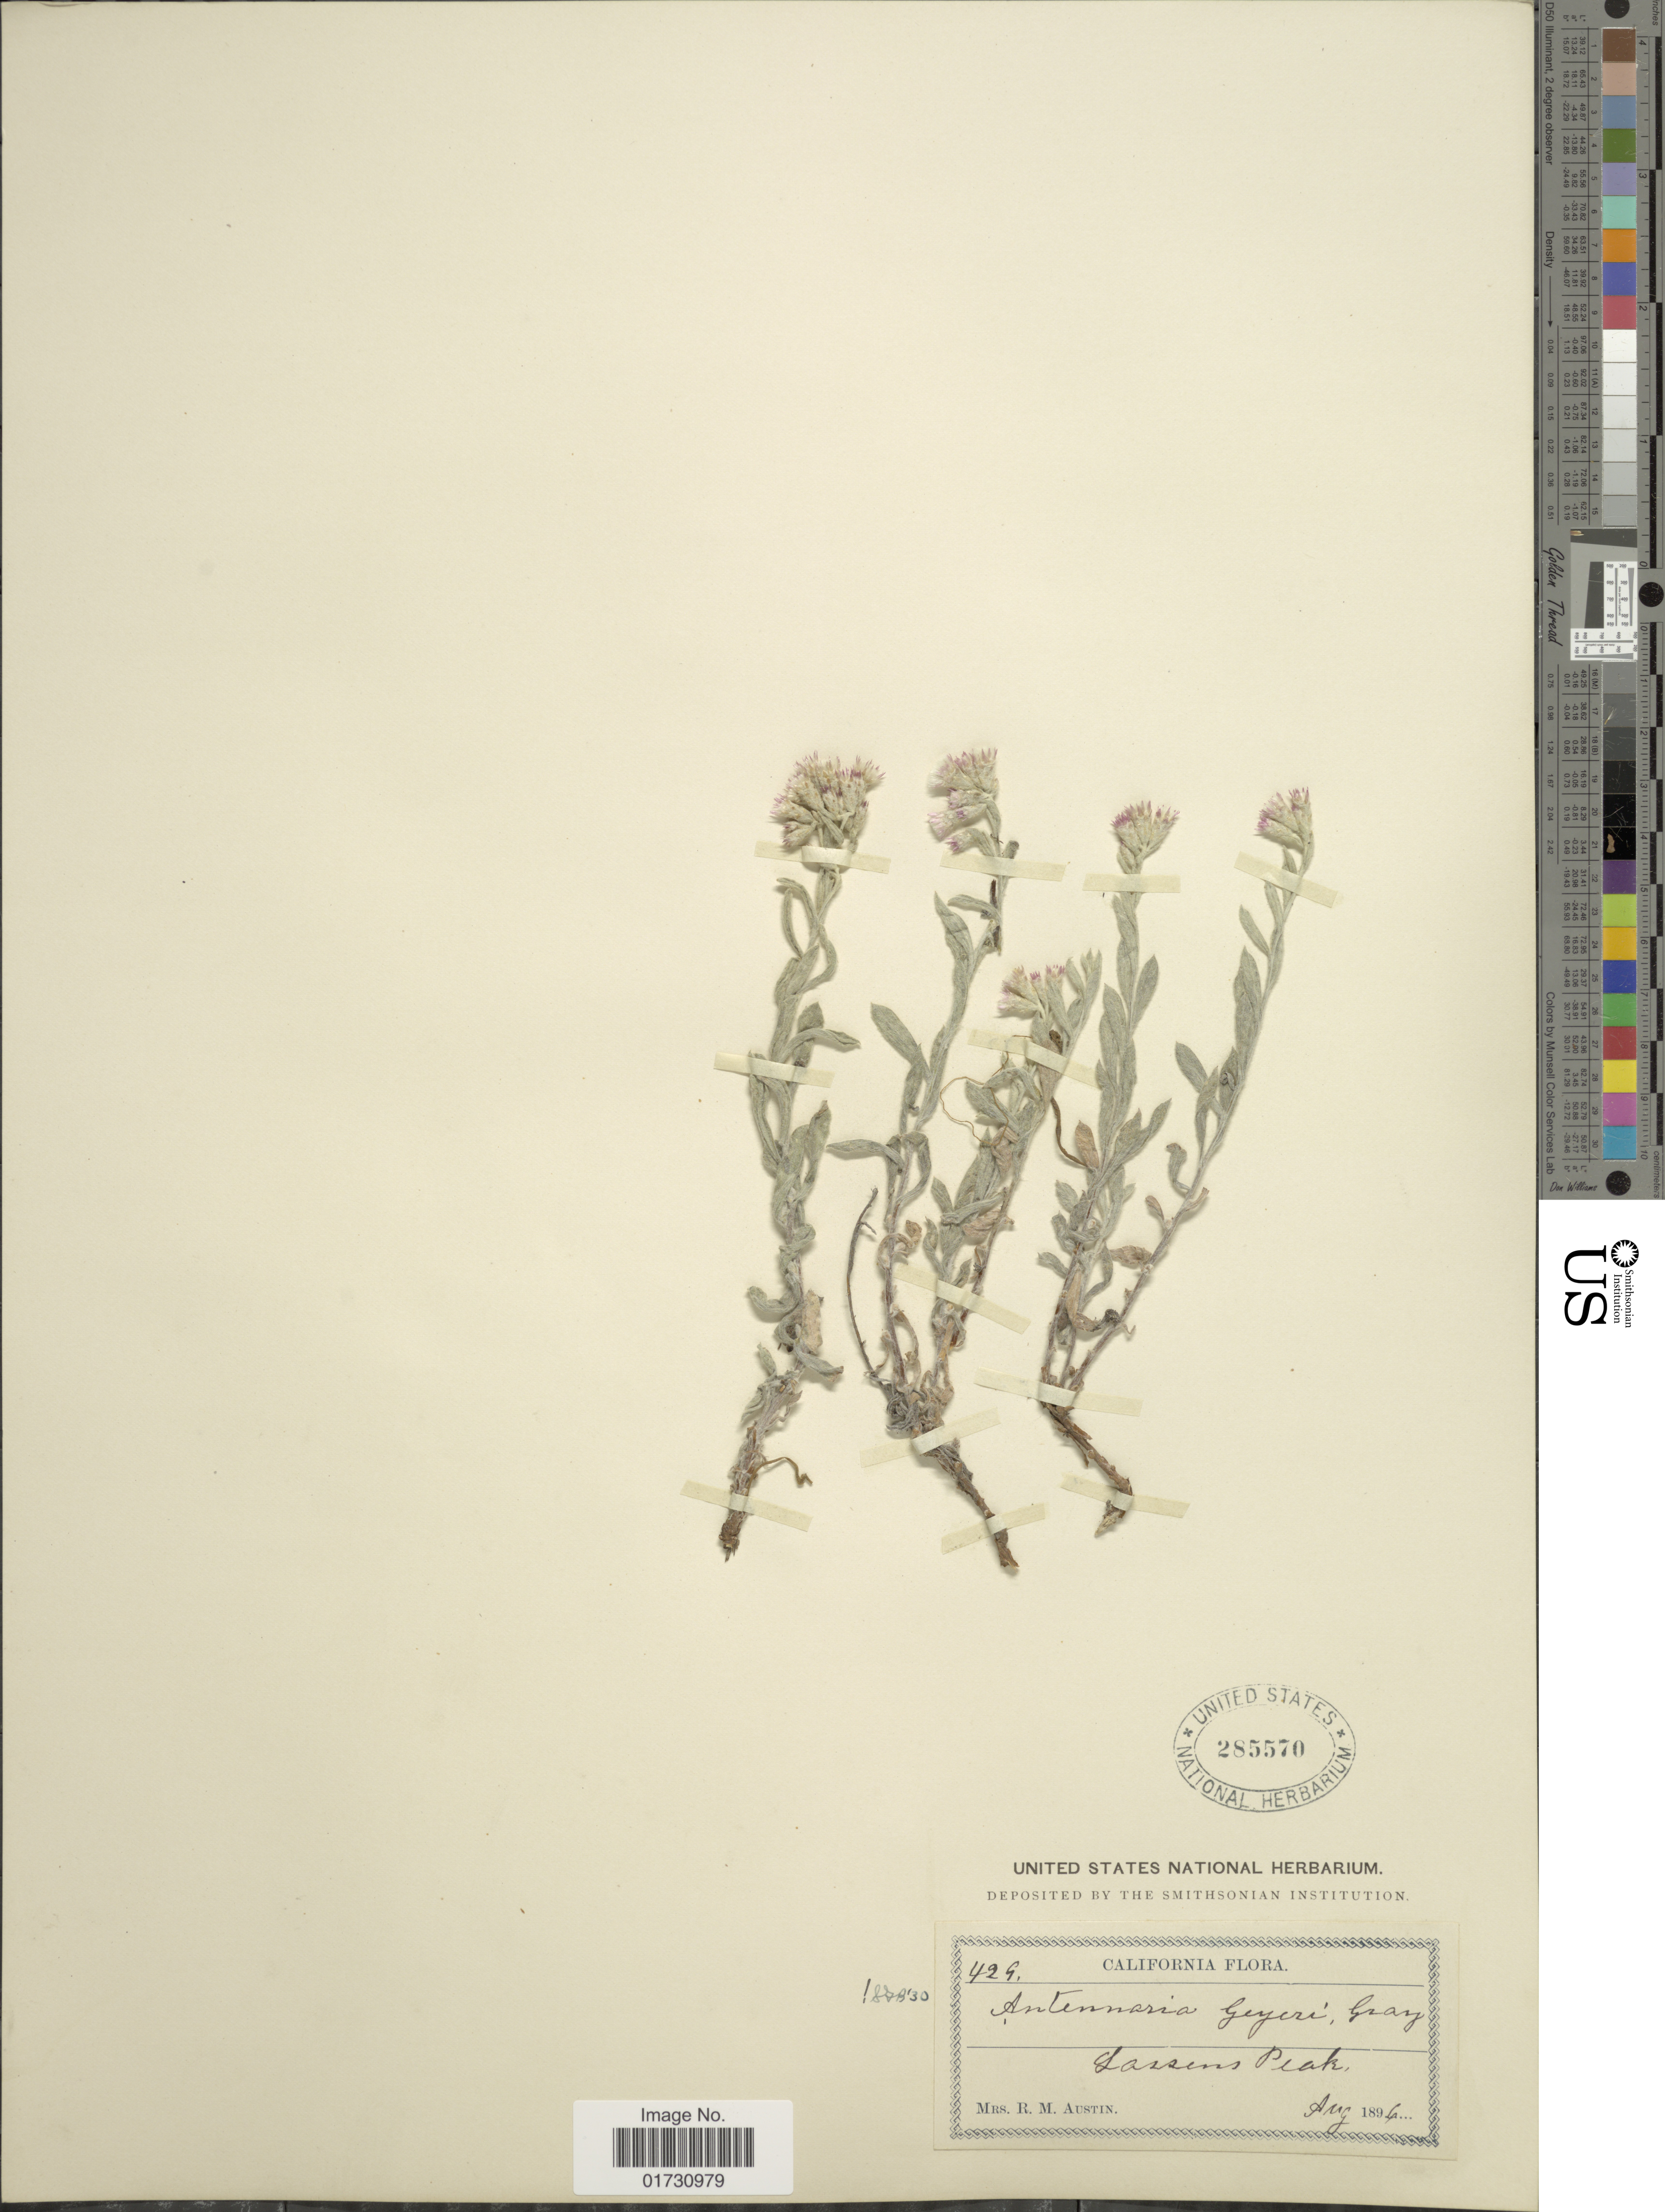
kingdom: Plantae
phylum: Tracheophyta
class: Magnoliopsida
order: Asterales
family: Asteraceae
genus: Antennaria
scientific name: Antennaria geyeri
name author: A. Gray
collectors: R. Austin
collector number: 429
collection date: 1896-08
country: United States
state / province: California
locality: Lassens Peak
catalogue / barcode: US 285570